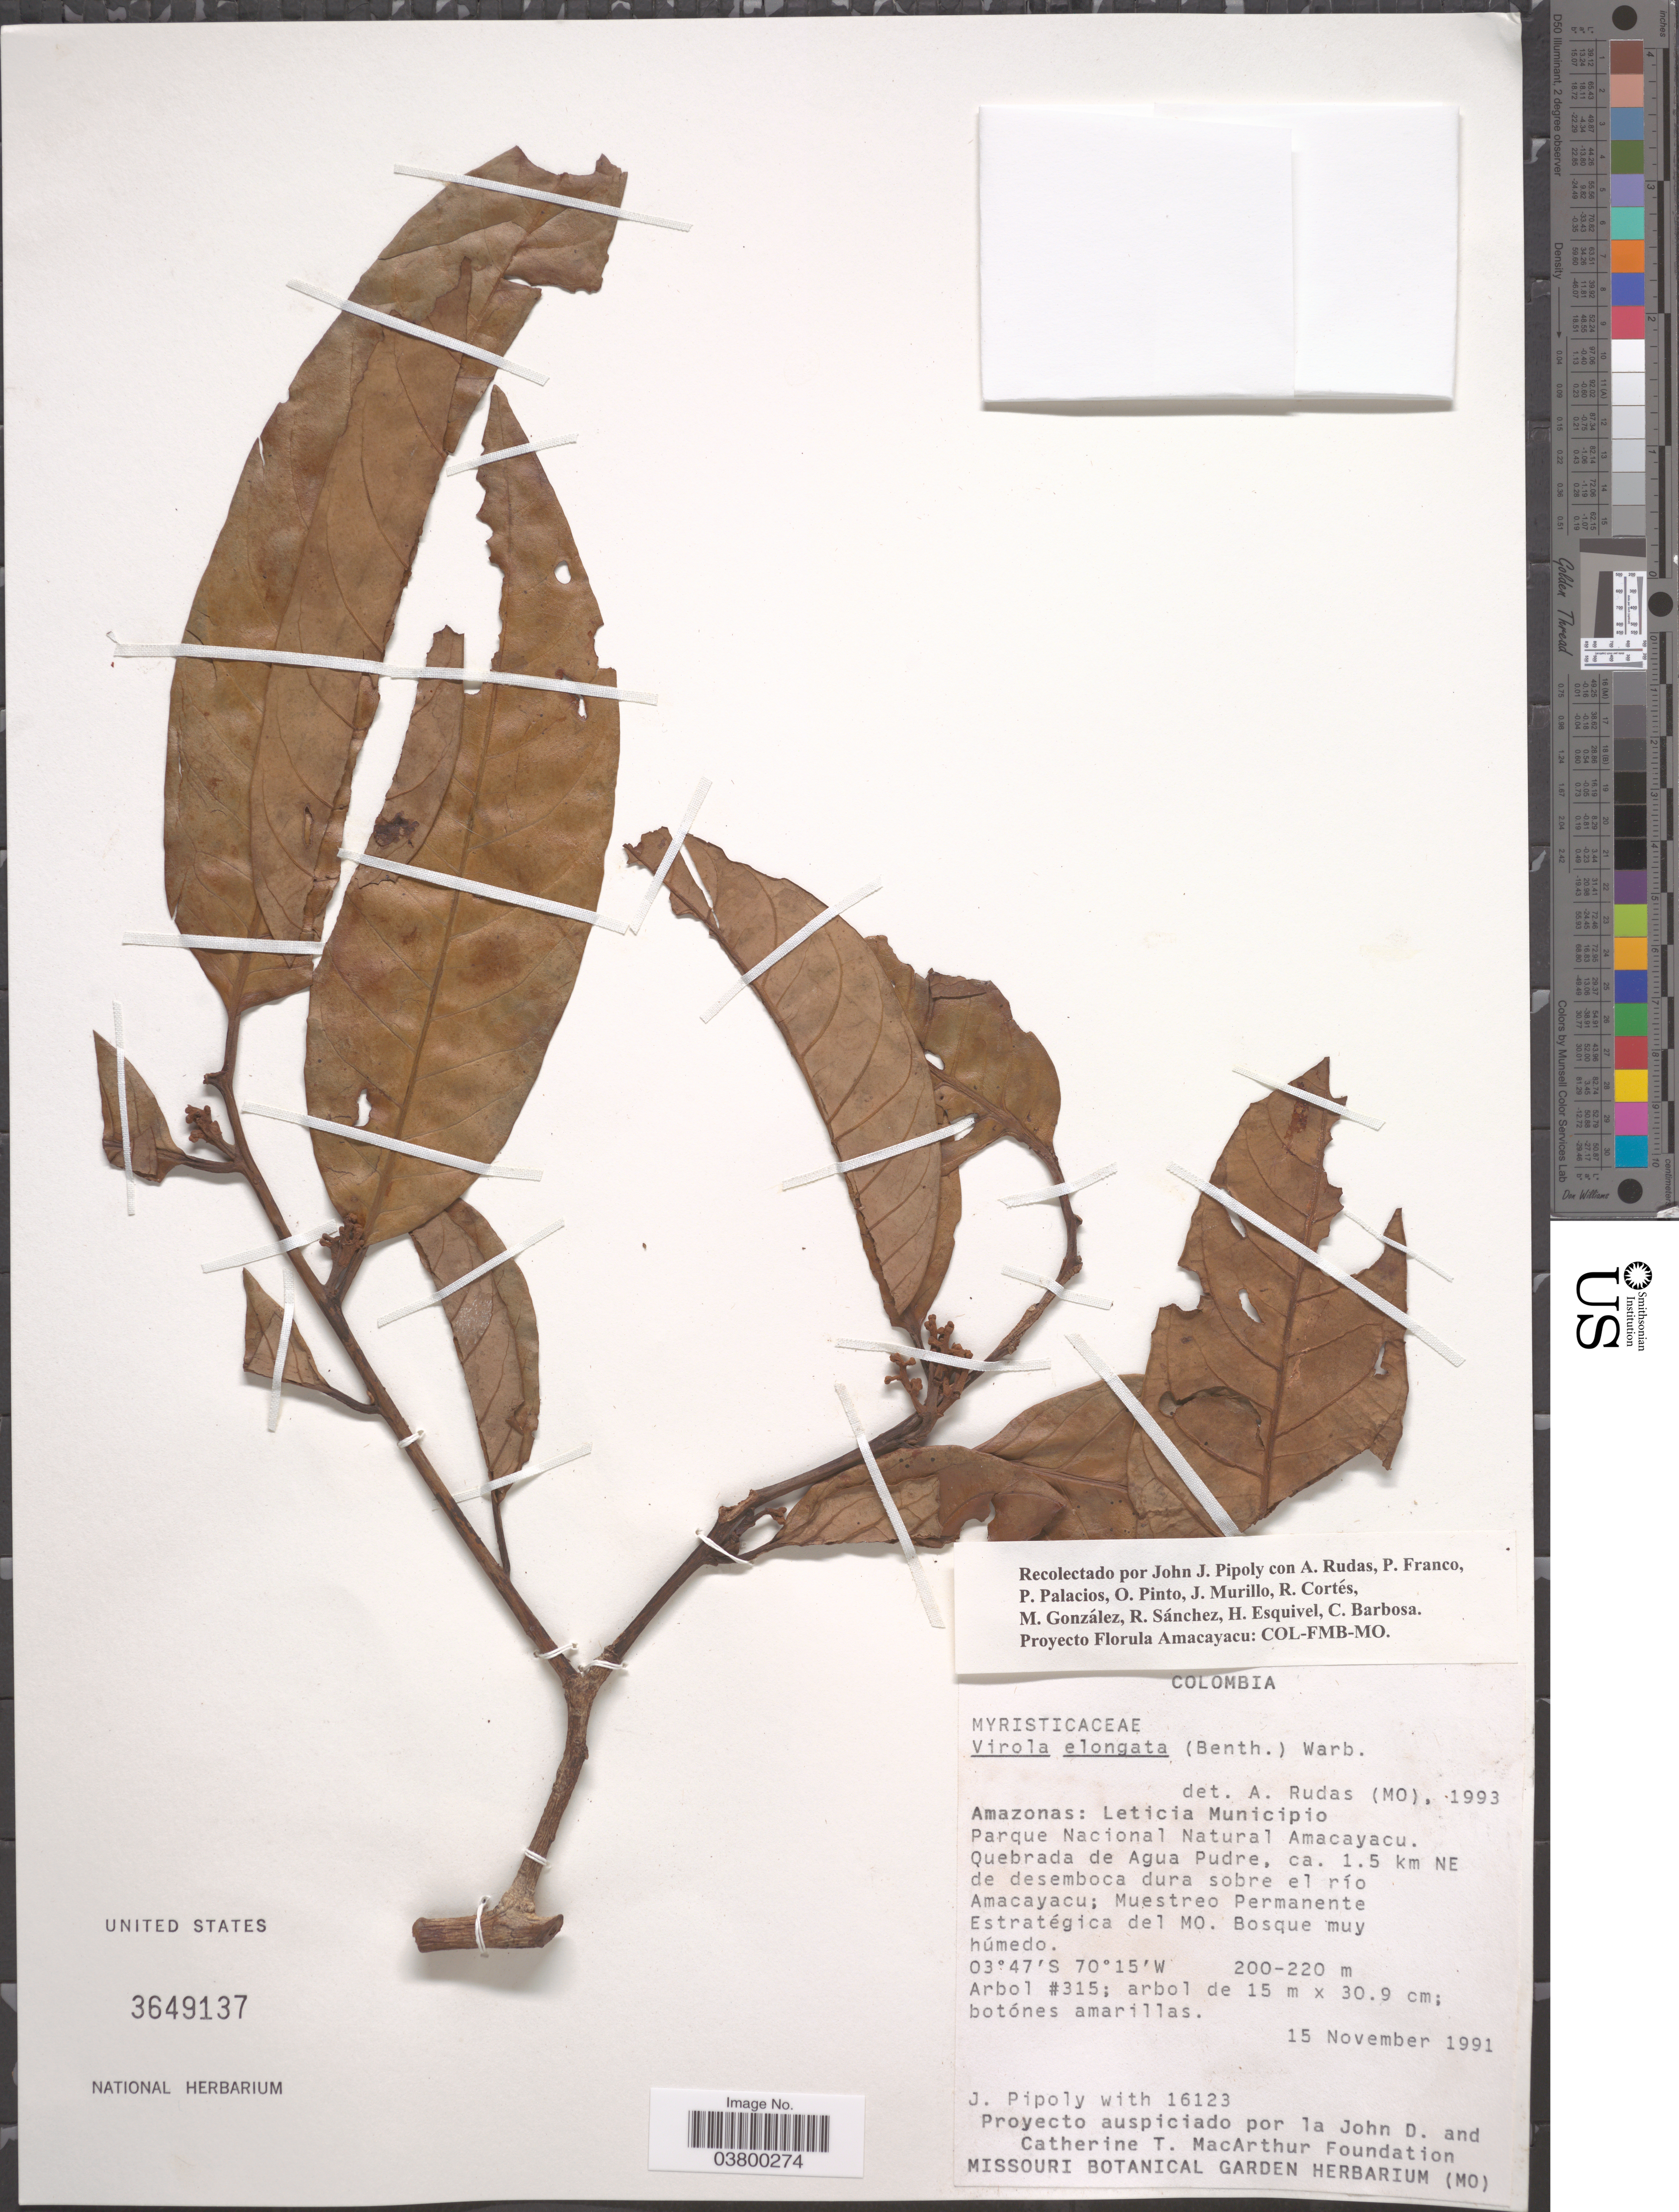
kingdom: Plantae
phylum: Tracheophyta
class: Magnoliopsida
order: Magnoliales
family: Myristicaceae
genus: Virola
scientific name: Virola elongata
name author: (Benth.) Warb.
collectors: J. J. Pipoly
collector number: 16123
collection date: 1991-11-15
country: Colombia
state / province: Amazônas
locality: Leticia Municipio. Parque Nacional Natural Amacayacu. Quebrada de Agua Pudre, ca. 1.5 km NE de desemboca dura sobre el río Amacayacu; Muestreo Permanente Estratégica del MO.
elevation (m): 200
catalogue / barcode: US 3649137